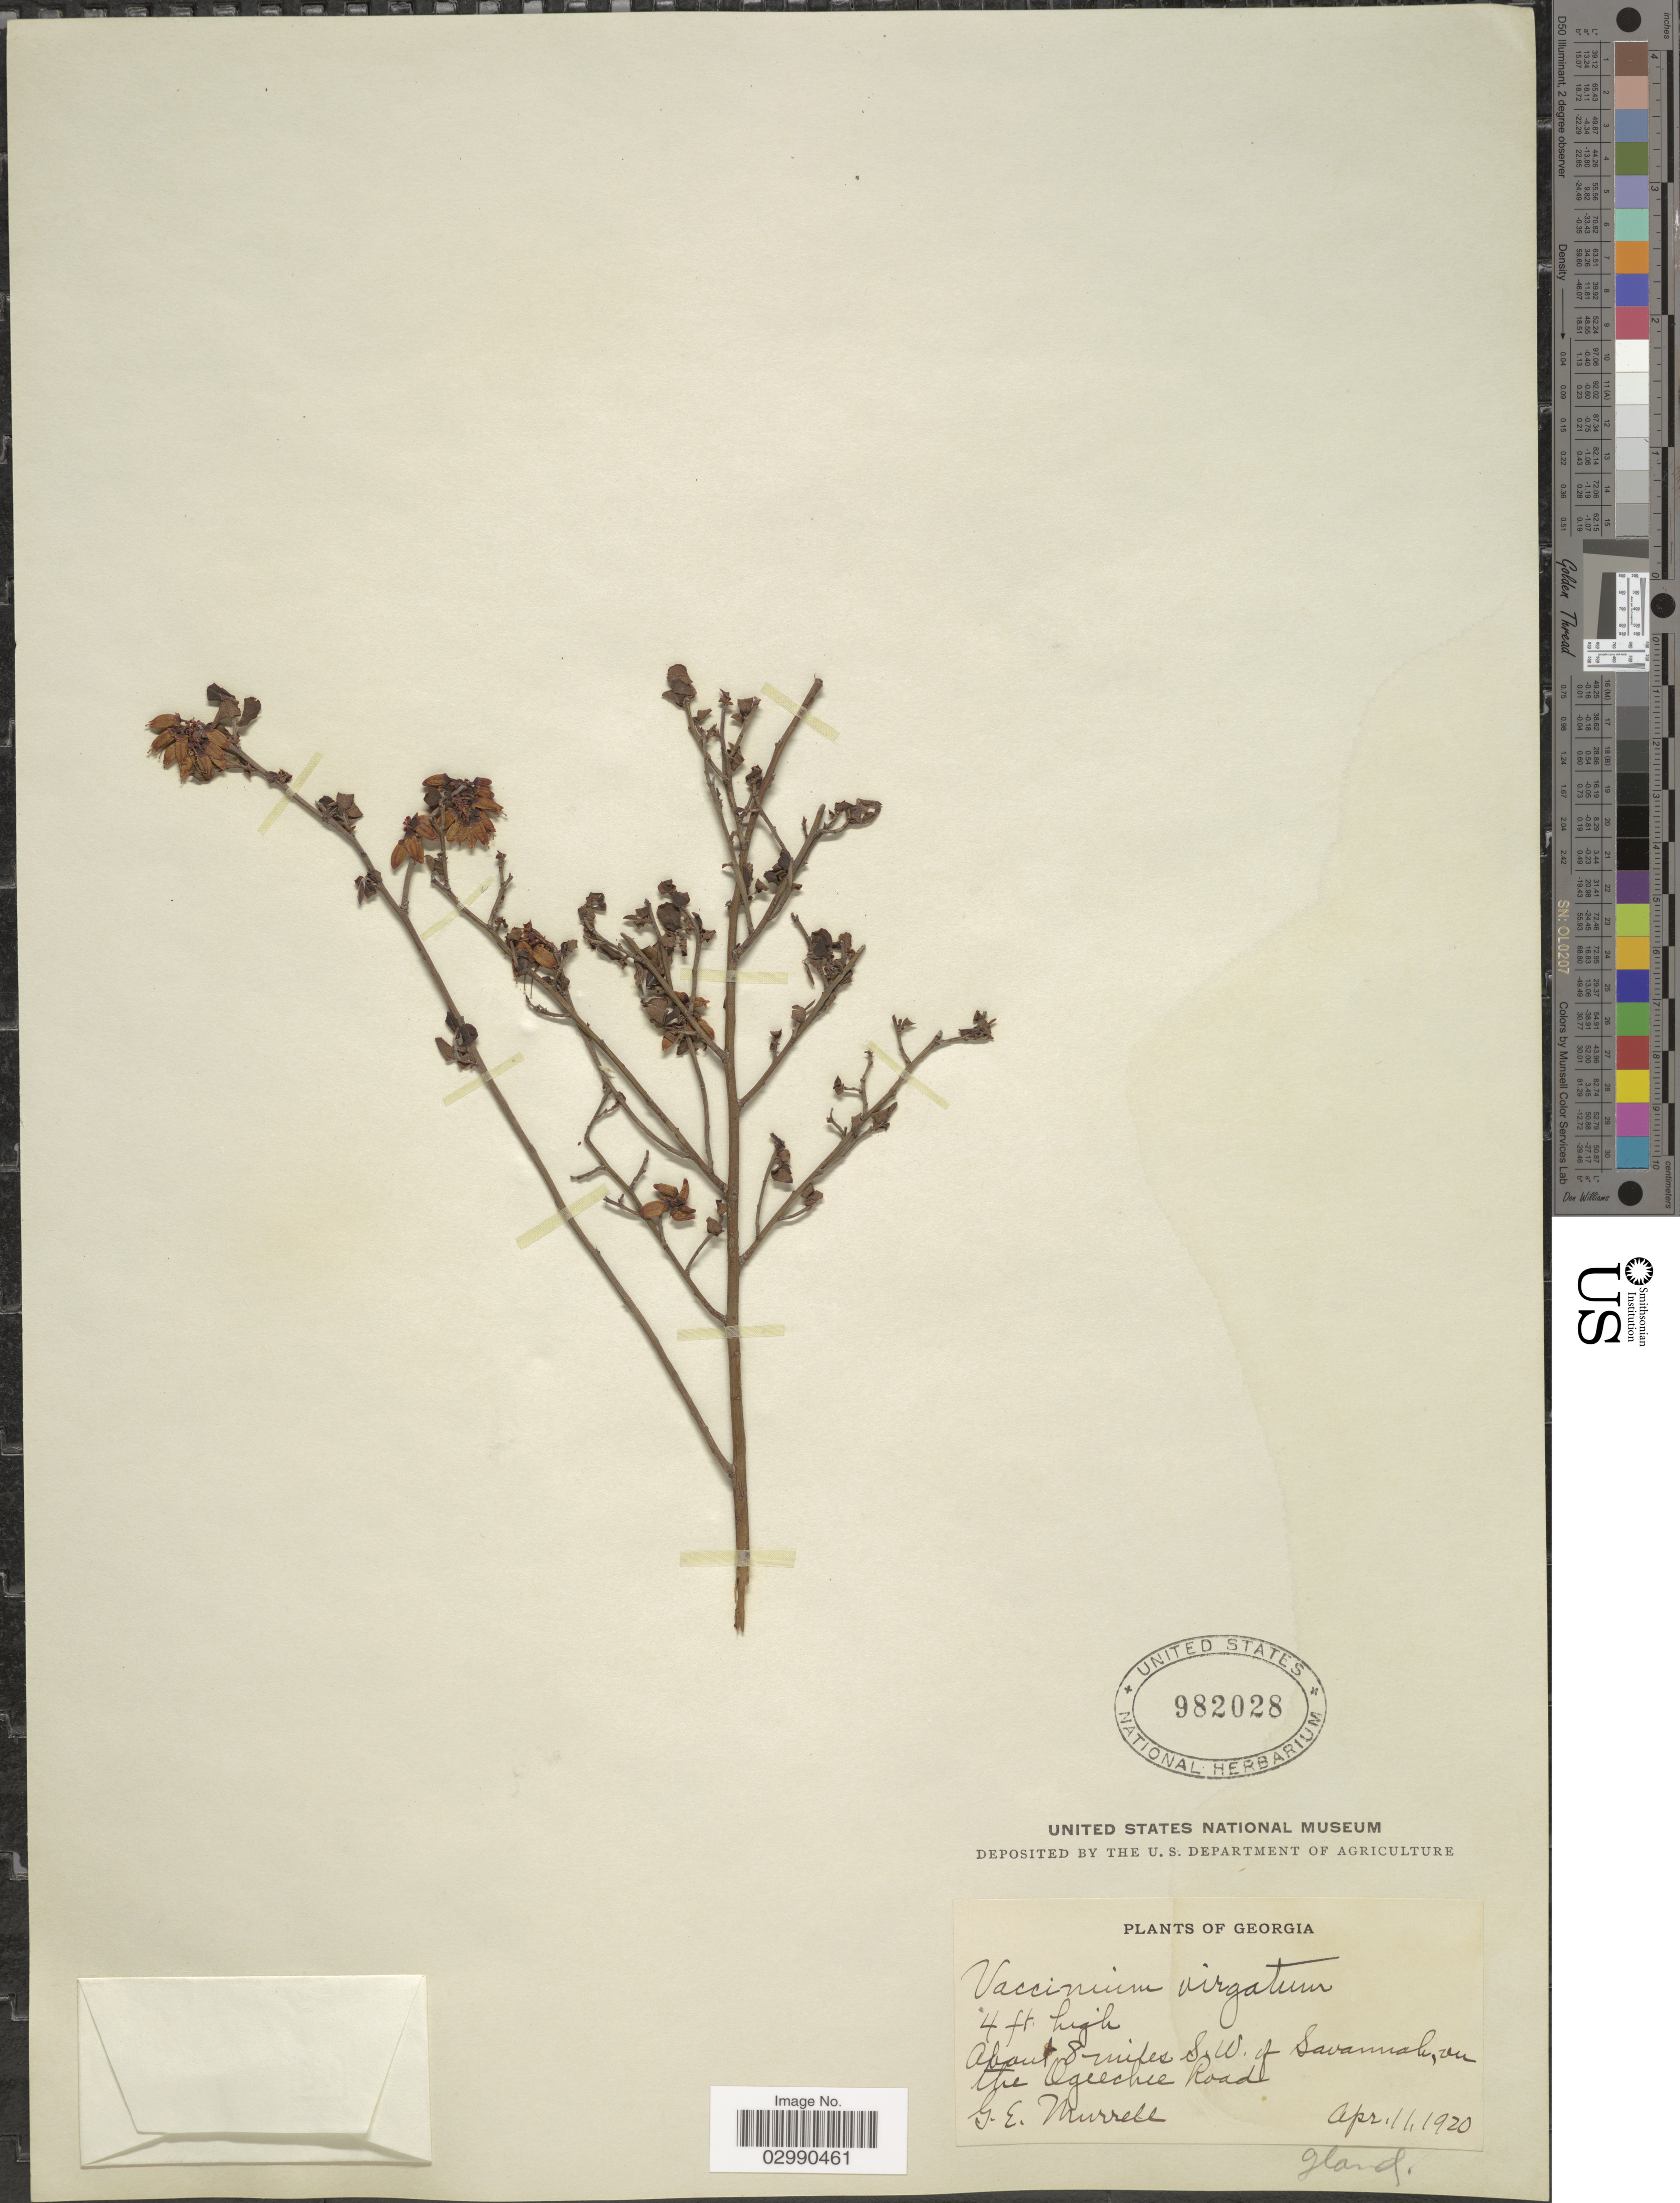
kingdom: Plantae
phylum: Tracheophyta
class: Magnoliopsida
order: Ericales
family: Ericaceae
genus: Vaccinium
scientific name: Vaccinium virgatum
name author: Aiton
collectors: G. Murrell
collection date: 1920-04-11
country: United States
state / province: Georgia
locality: About 8 miles S.W. of Savannah, on the Ogeechee Road.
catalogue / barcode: US 982028